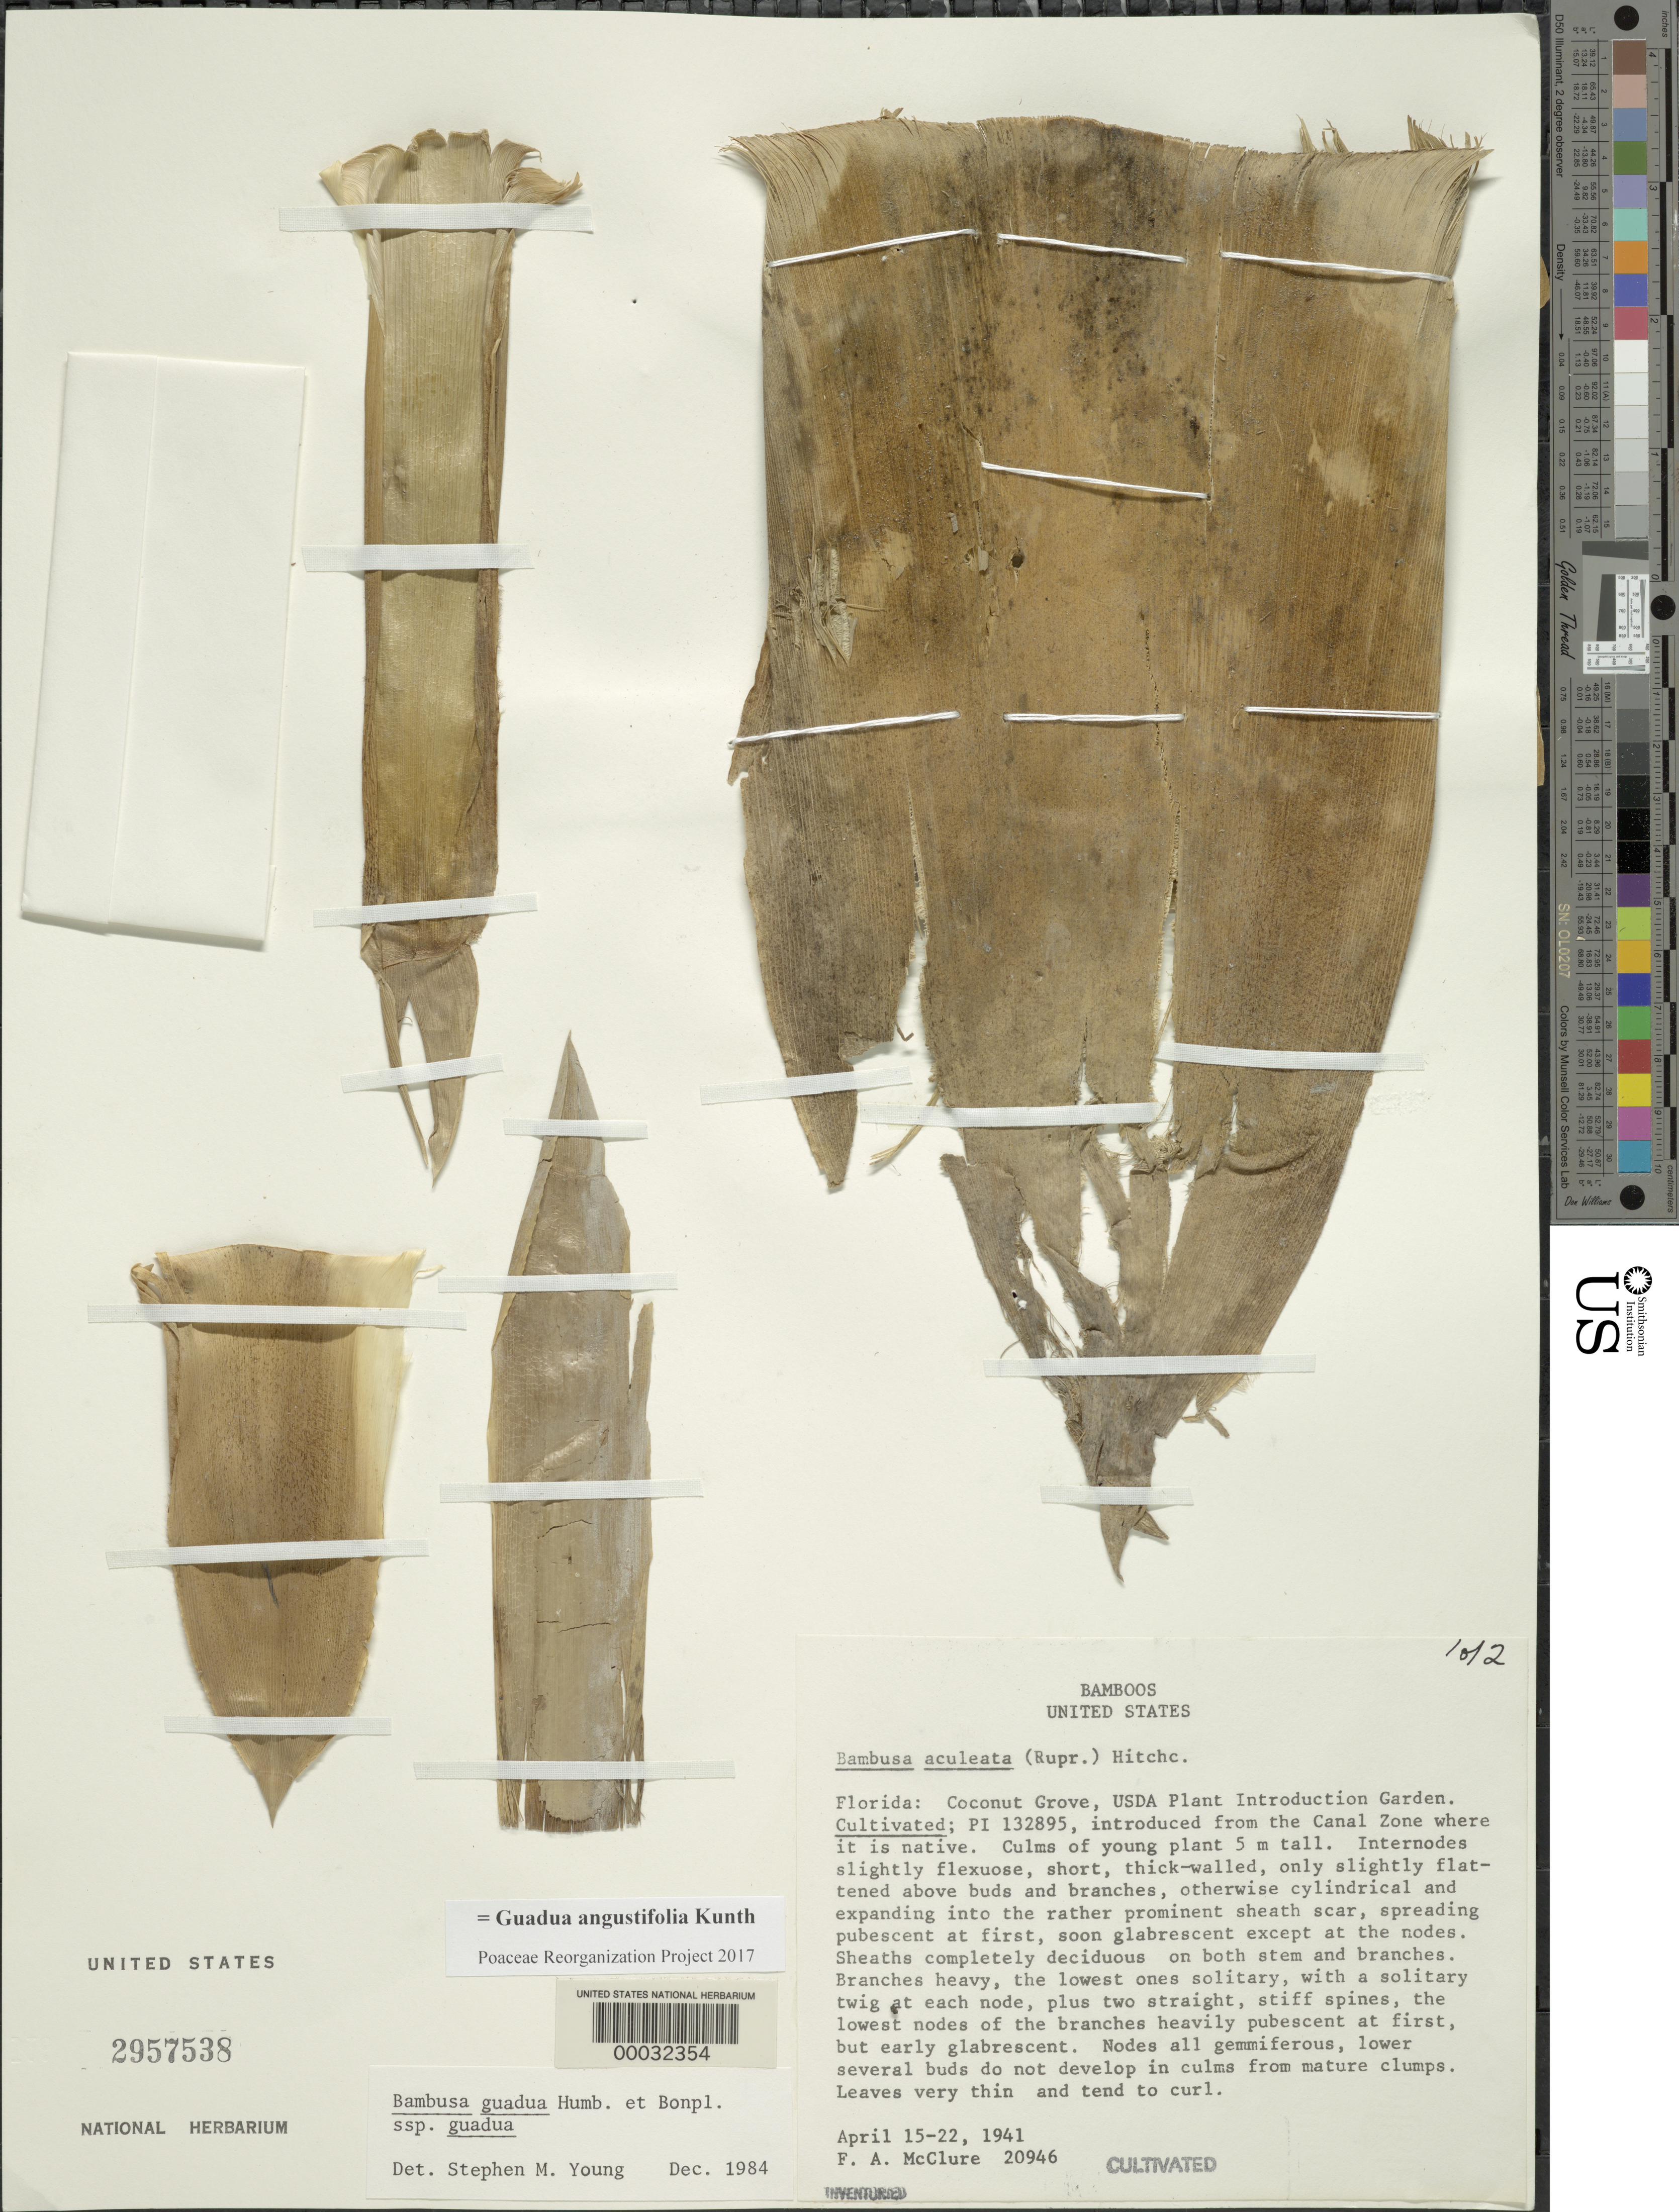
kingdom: Plantae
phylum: Tracheophyta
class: Liliopsida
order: Poales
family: Poaceae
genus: Guadua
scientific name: Guadua angustifolia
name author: Kunth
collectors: F. A. McClure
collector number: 20946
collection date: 1949-09-23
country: United States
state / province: Florida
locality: Coconut Grove (USDA), Plant Introduction Garden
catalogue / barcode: US 2957538